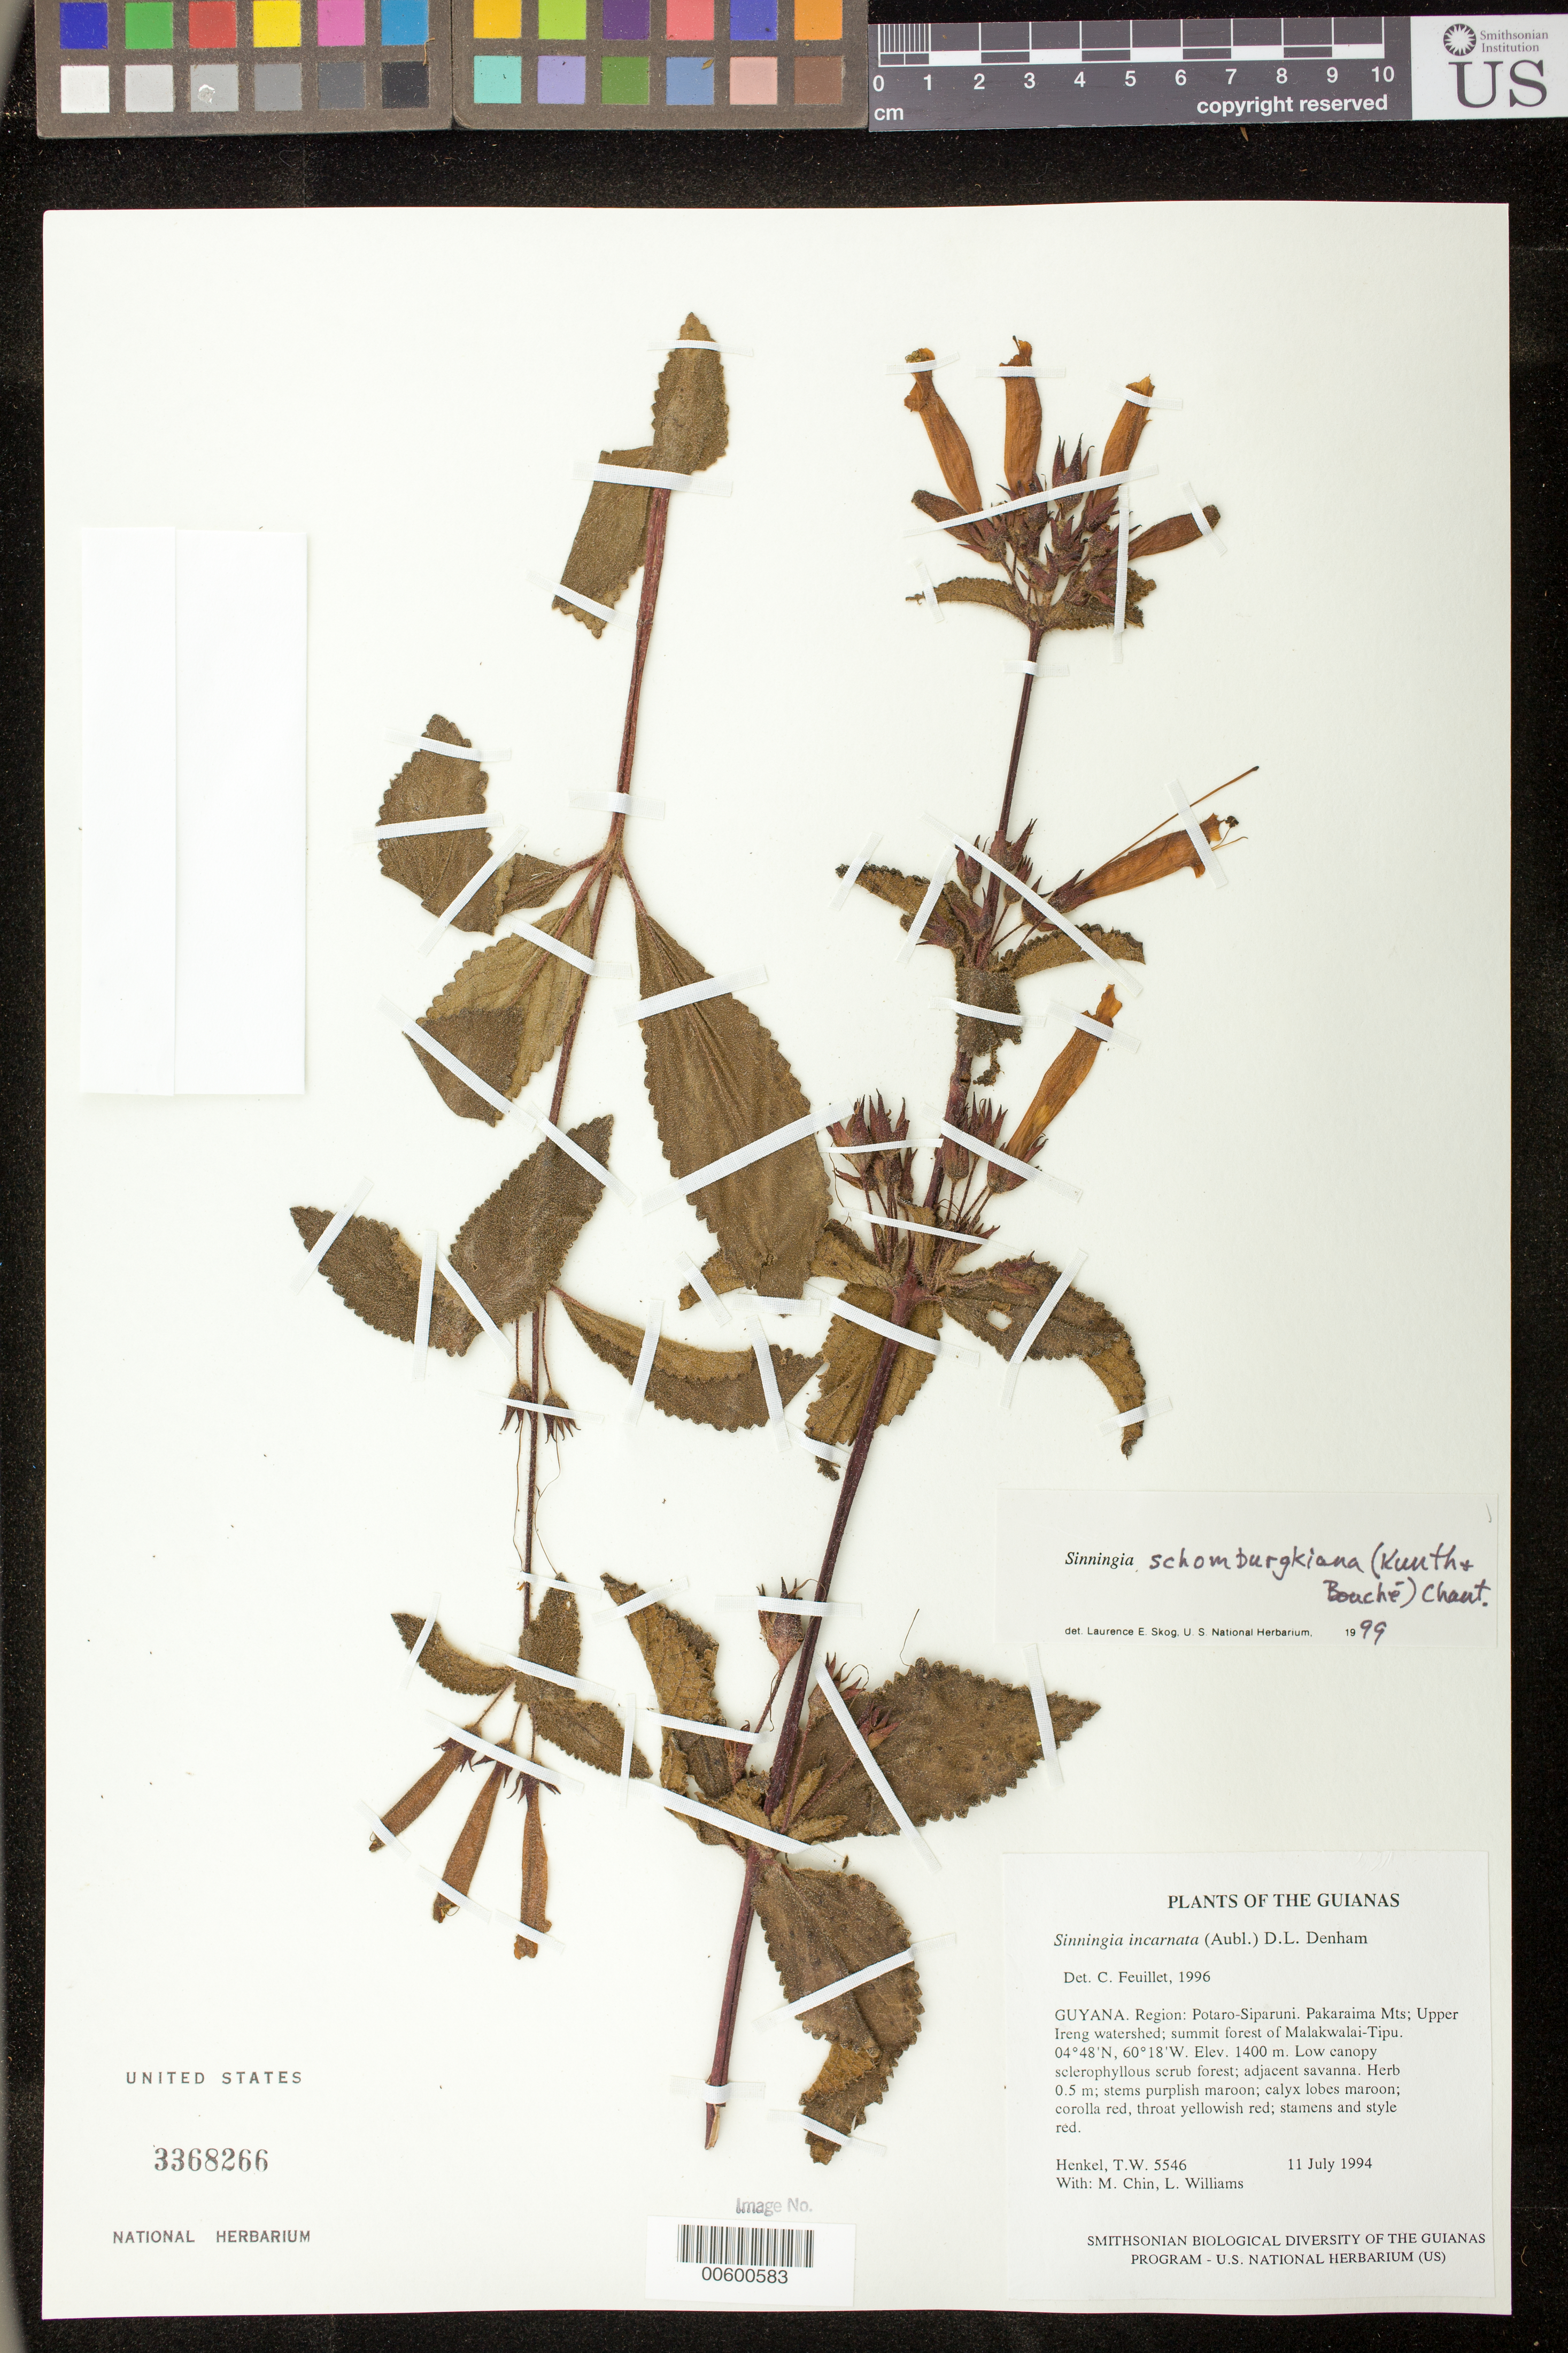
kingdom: Plantae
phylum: Tracheophyta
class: Magnoliopsida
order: Lamiales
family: Gesneriaceae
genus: Sinningia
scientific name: Sinningia schomburgkiana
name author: (Kunth & C.D. Bouché) Chautems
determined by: Skog, Laurence E.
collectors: T. Henkel, M. Chin & L. Williams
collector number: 5546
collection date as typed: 11 Jul 1994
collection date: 1994-07-11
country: Guyana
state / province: Potaro-Siparuni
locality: Pakaraima Mts.; upper Ireng watershed, summit forest of Malakwalai-Tipu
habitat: Low canopy sclerophyllous scrub forest; adjacent savanna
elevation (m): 1400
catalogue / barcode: US 3368266